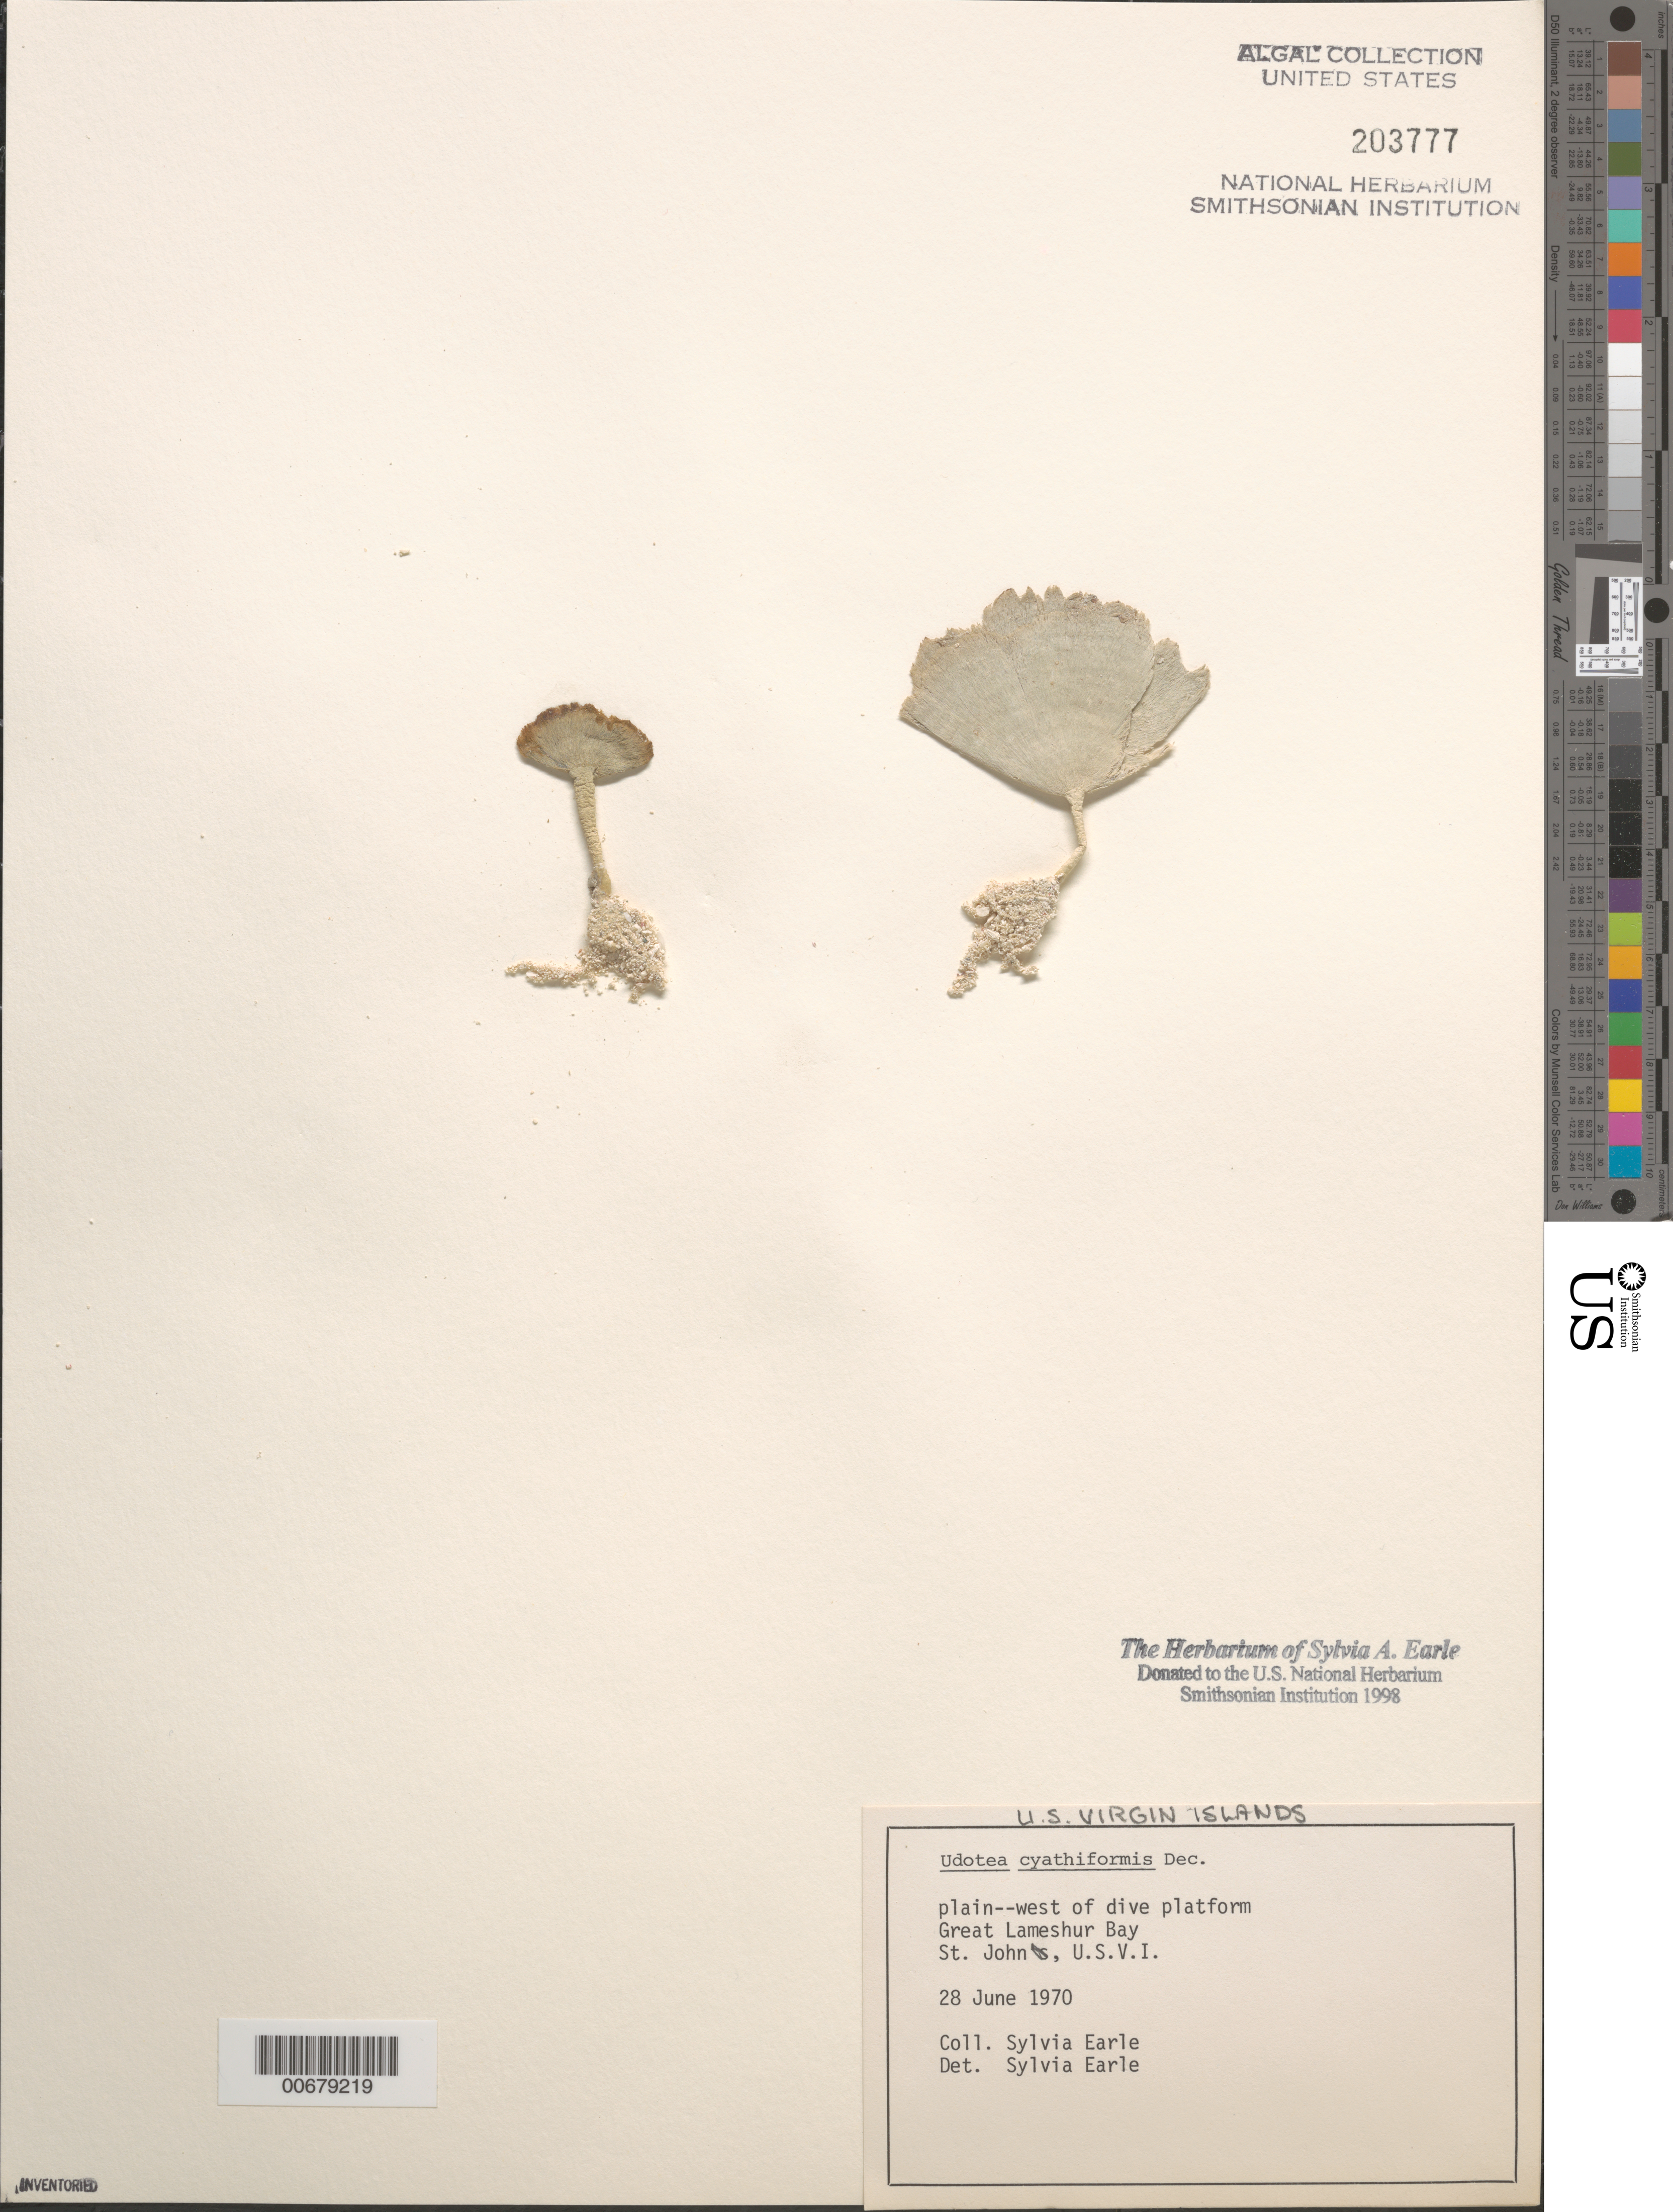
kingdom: Plantae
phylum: Chlorophyta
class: Ulvophyceae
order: Bryopsidales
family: Udoteaceae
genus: Udotea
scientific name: Udotea cyathiformis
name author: Decne.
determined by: Earle, S. A.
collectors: S. A. Earle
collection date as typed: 28 Jun 1970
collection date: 1970-06-28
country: U.S. Virgin Islands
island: St. John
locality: Great Lameshur Bay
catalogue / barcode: US 203777